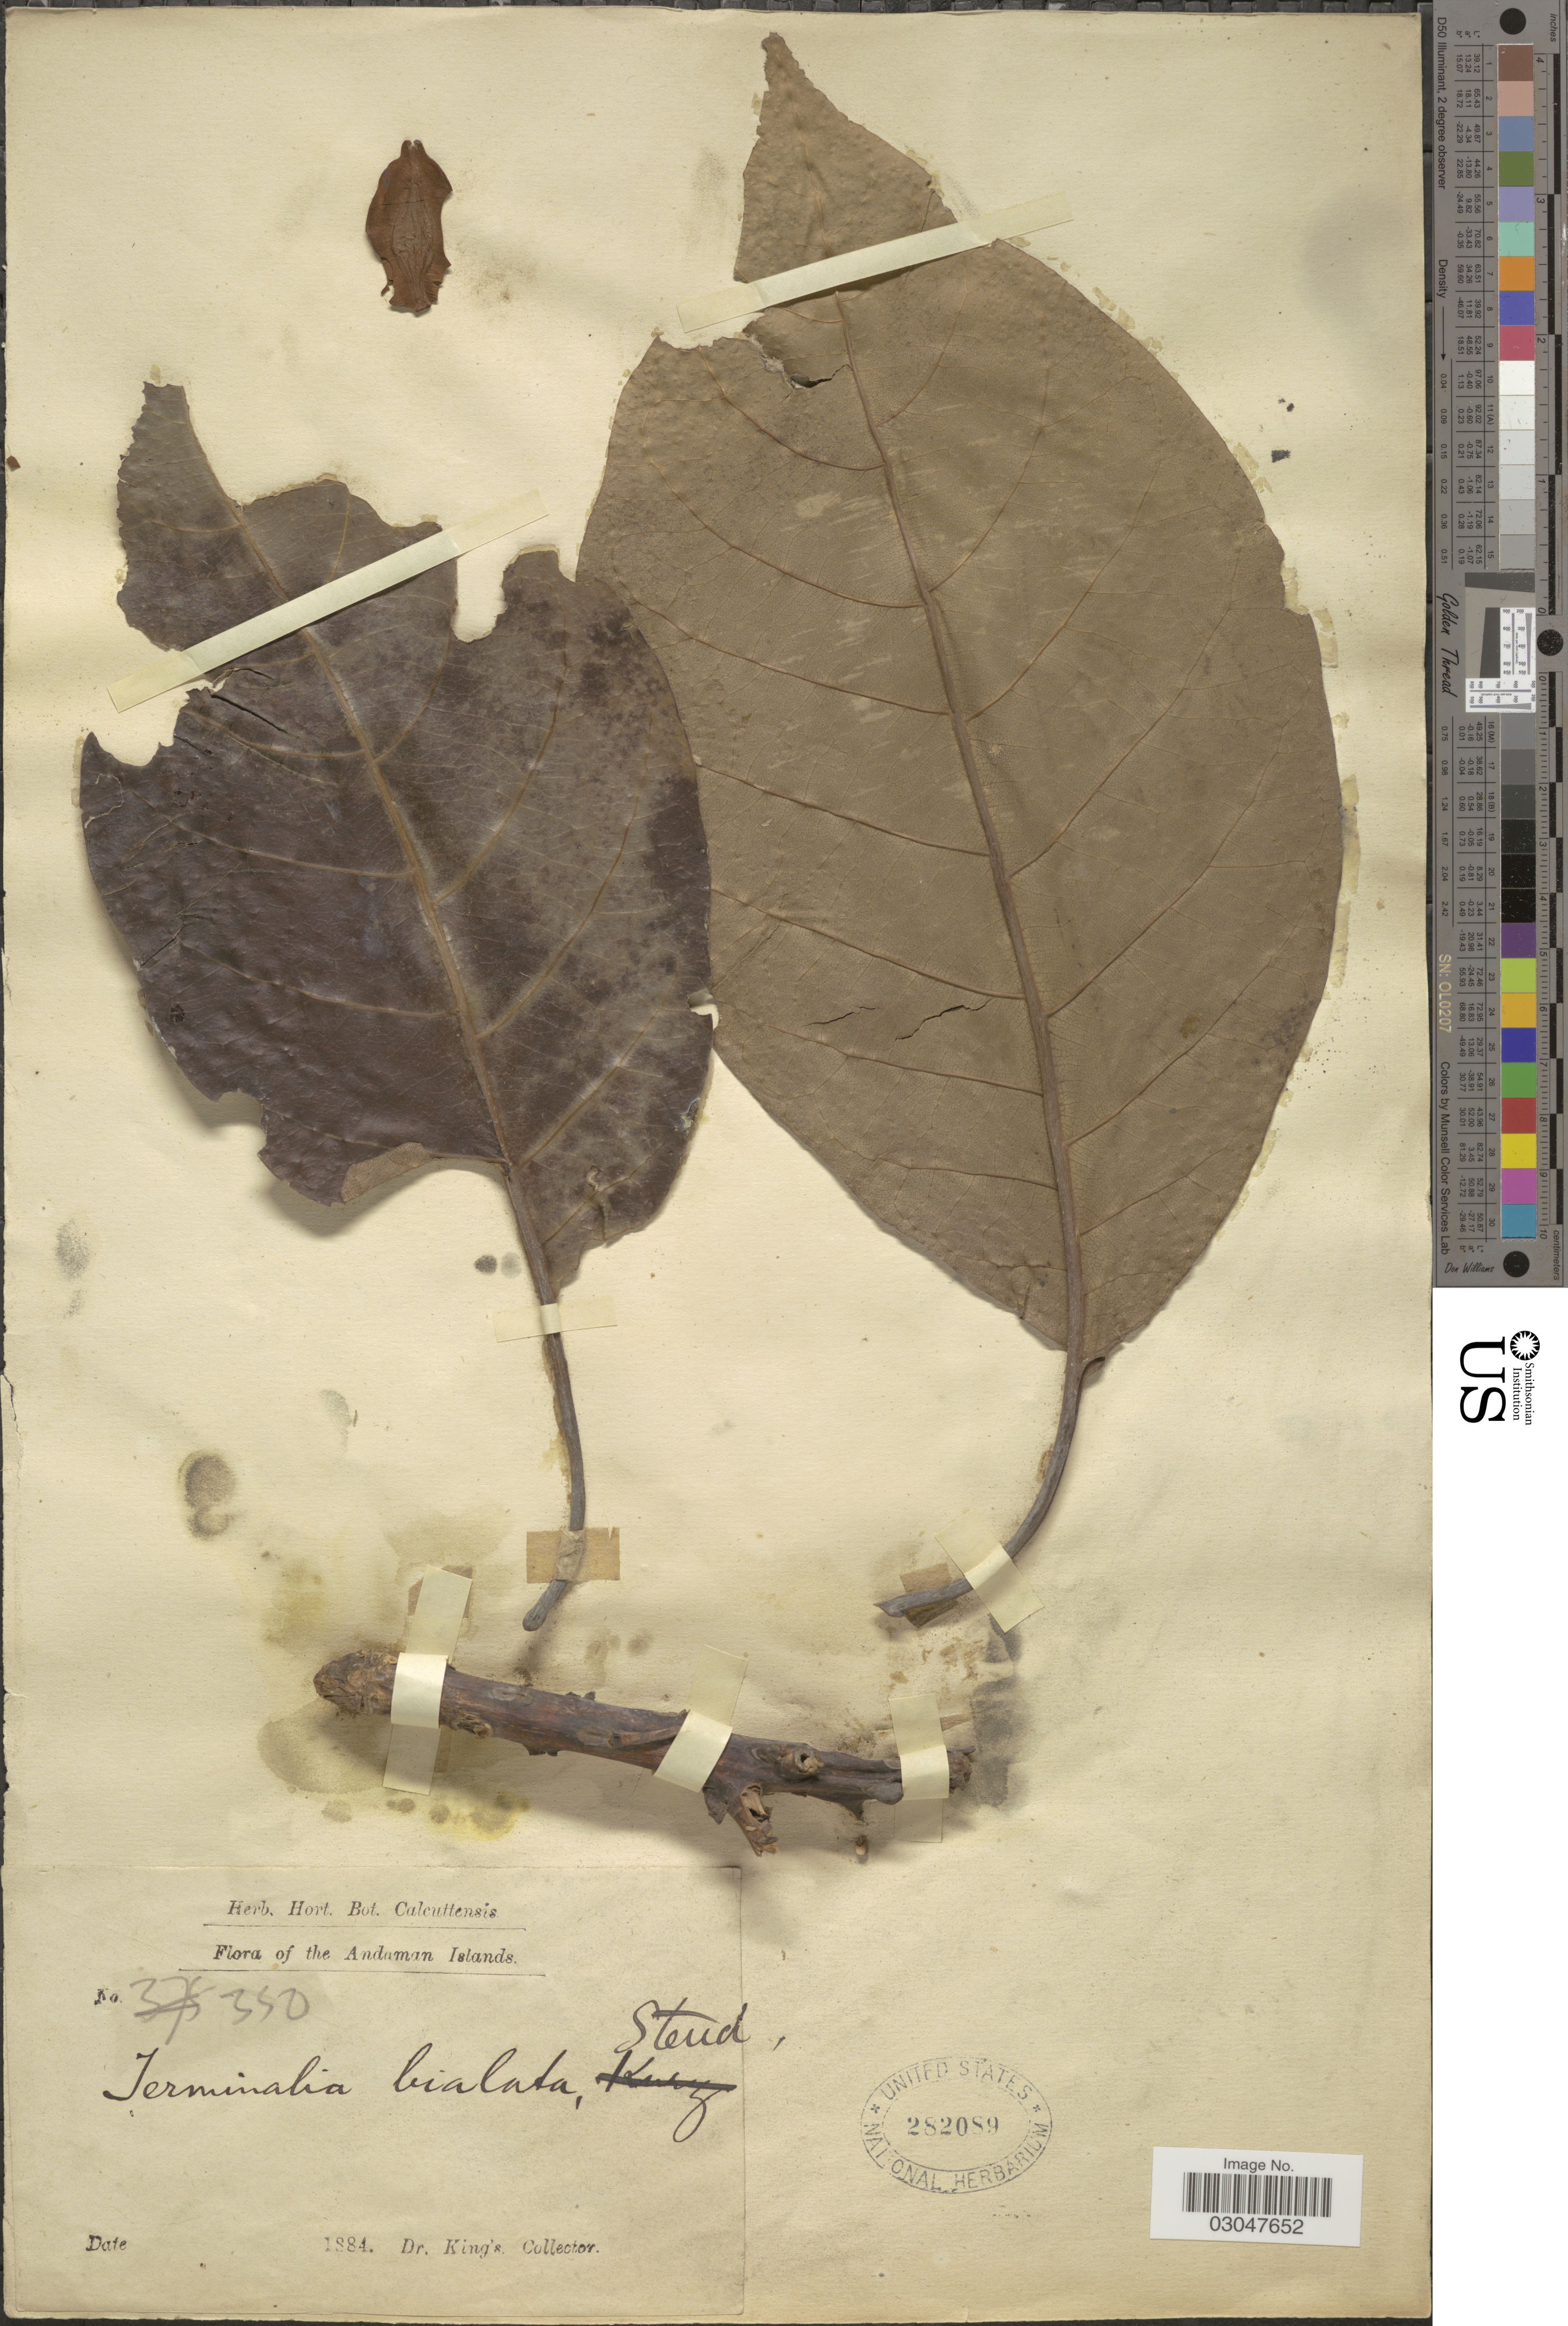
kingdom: Plantae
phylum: Tracheophyta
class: Magnoliopsida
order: Myrtales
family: Combretaceae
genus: Terminalia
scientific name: Terminalia bialata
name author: (Roxb.) Steud.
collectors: Dr. King's collector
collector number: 350*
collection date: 1884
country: India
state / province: Andaman and Nicobar Islands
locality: Andaman Islands.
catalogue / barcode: US 282089